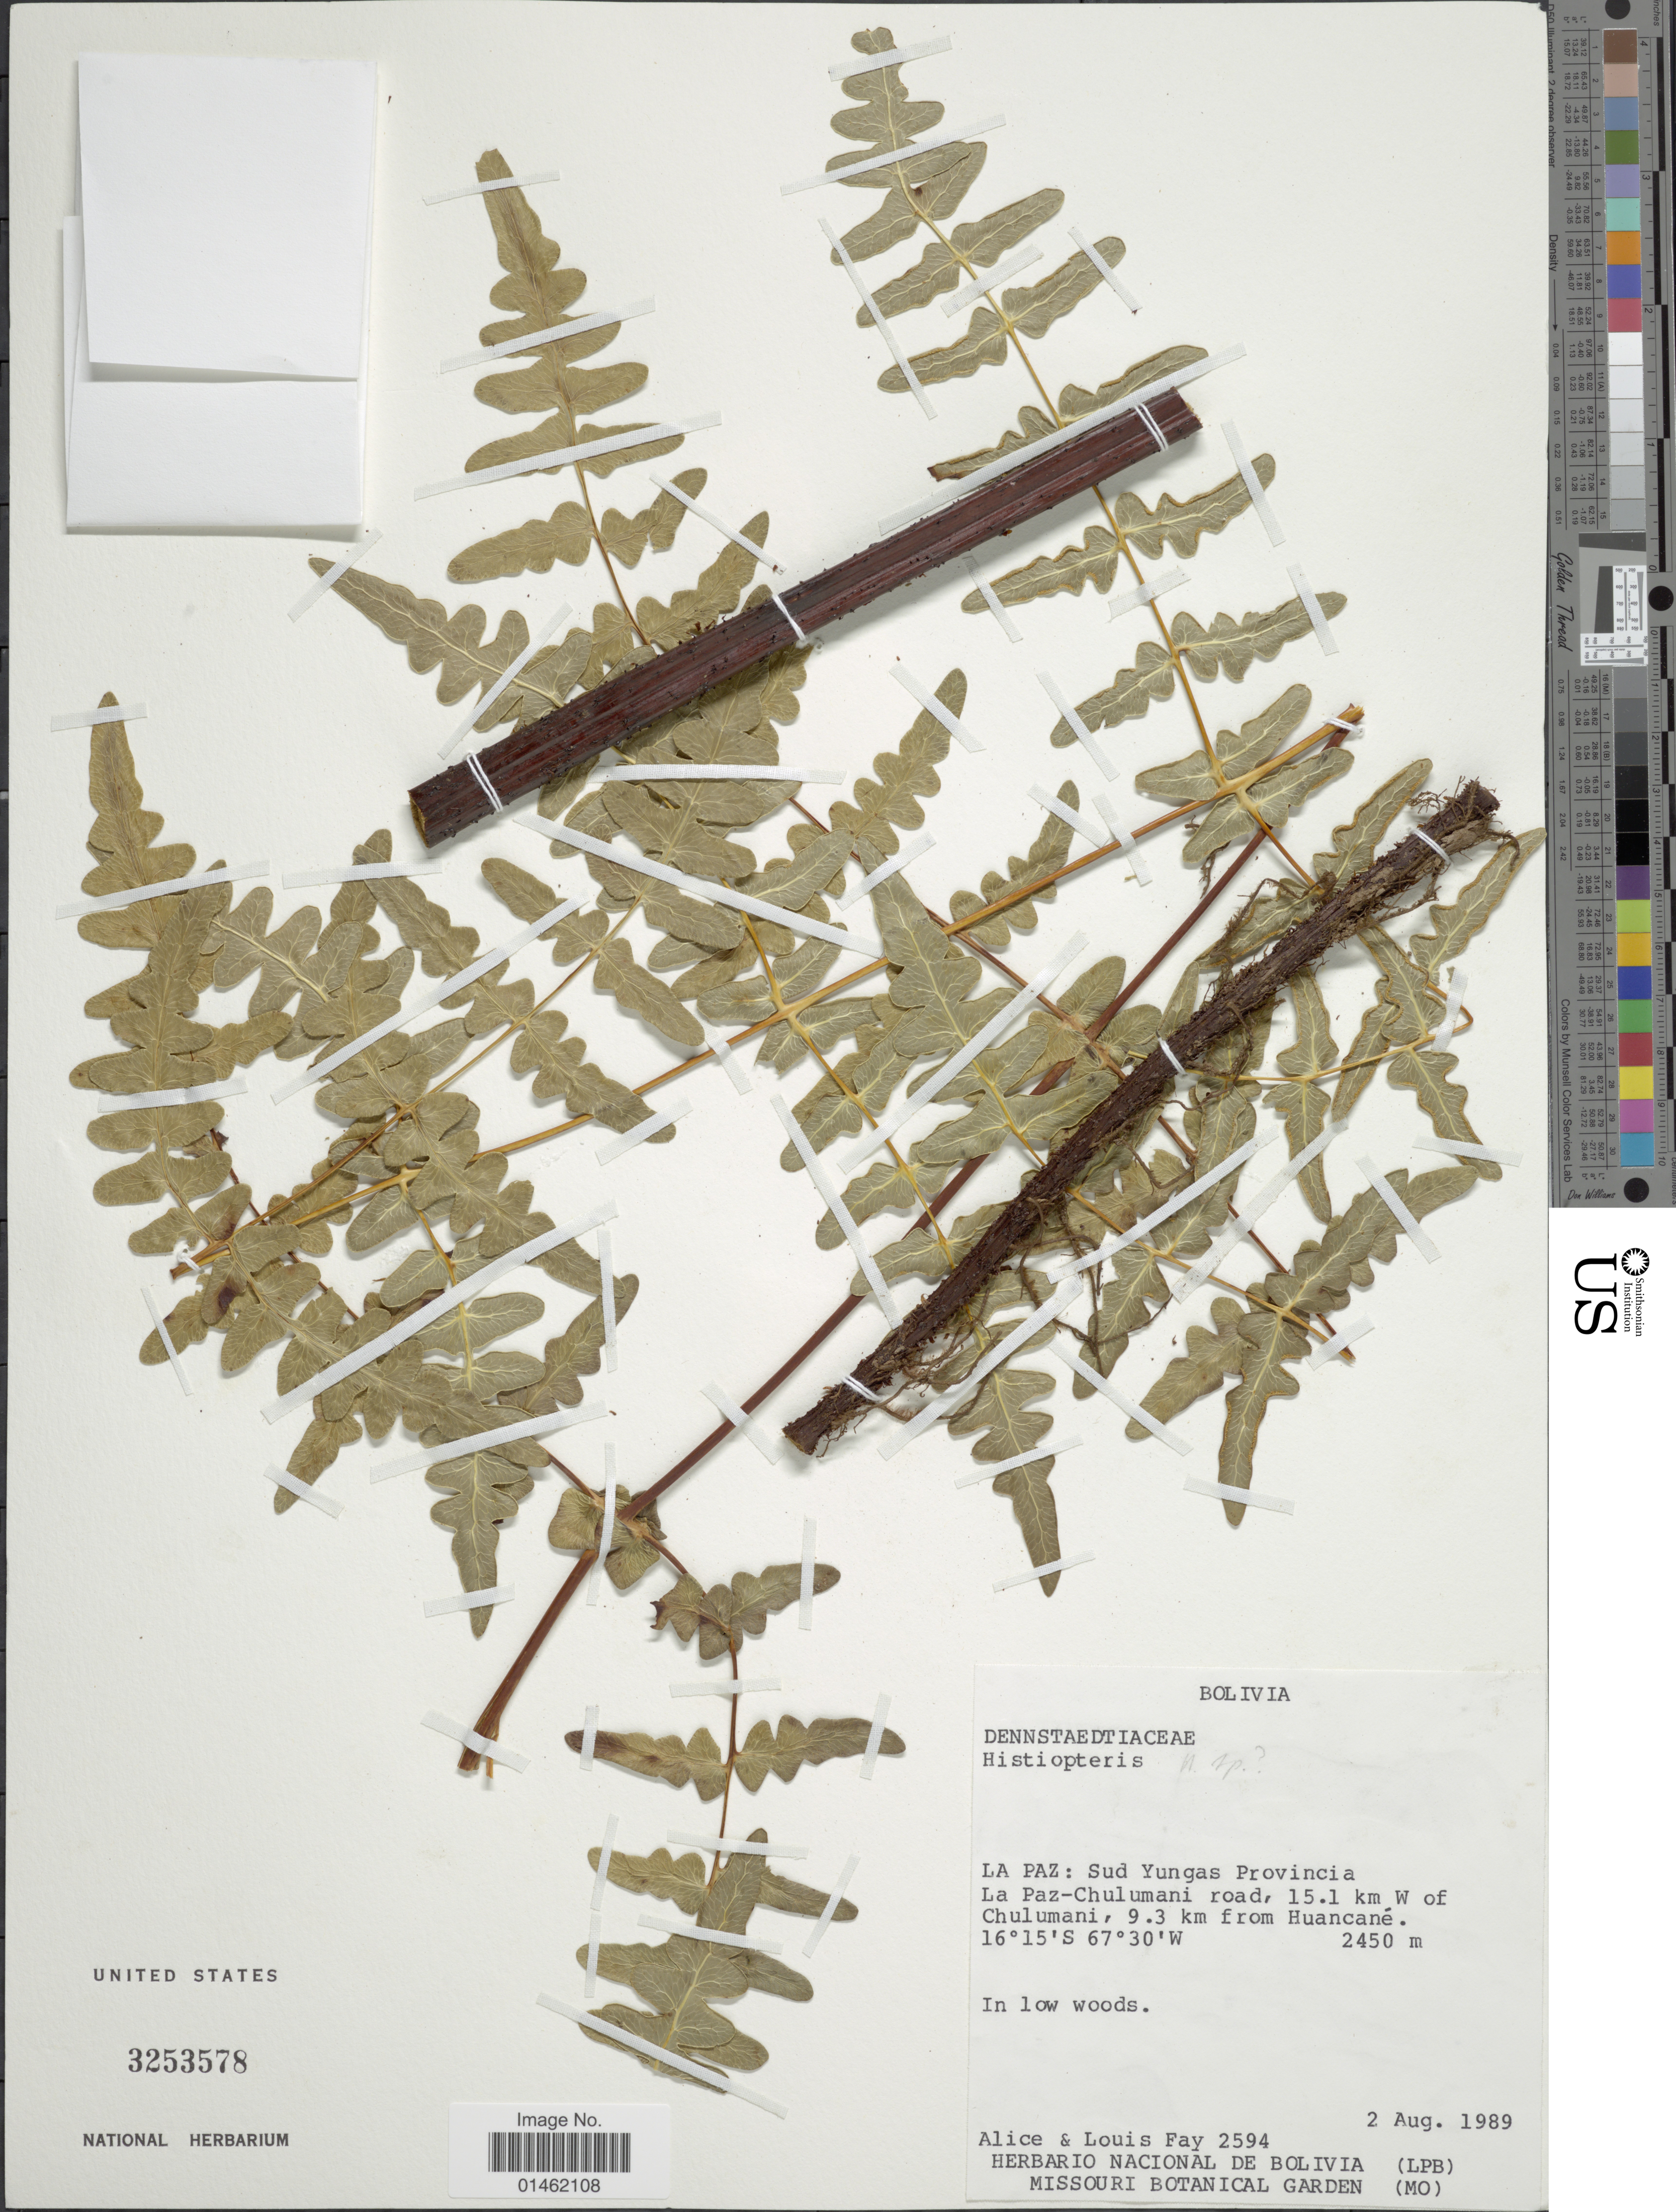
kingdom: Plantae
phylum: Tracheophyta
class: Polypodiopsida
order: Polypodiales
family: Dennstaedtiaceae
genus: Histiopteris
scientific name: Histiopteris incisa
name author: (Thunb.) J. Sm.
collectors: A. Fay & L. Fay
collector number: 2594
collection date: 1989-08-02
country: Bolivia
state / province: La Paz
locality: La Paz: Sud Yungas Provincia La Paz-Chulumani road, 15.1 km W of Chulumani, 9.3 km from Huancané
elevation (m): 2450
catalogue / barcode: US 3253578